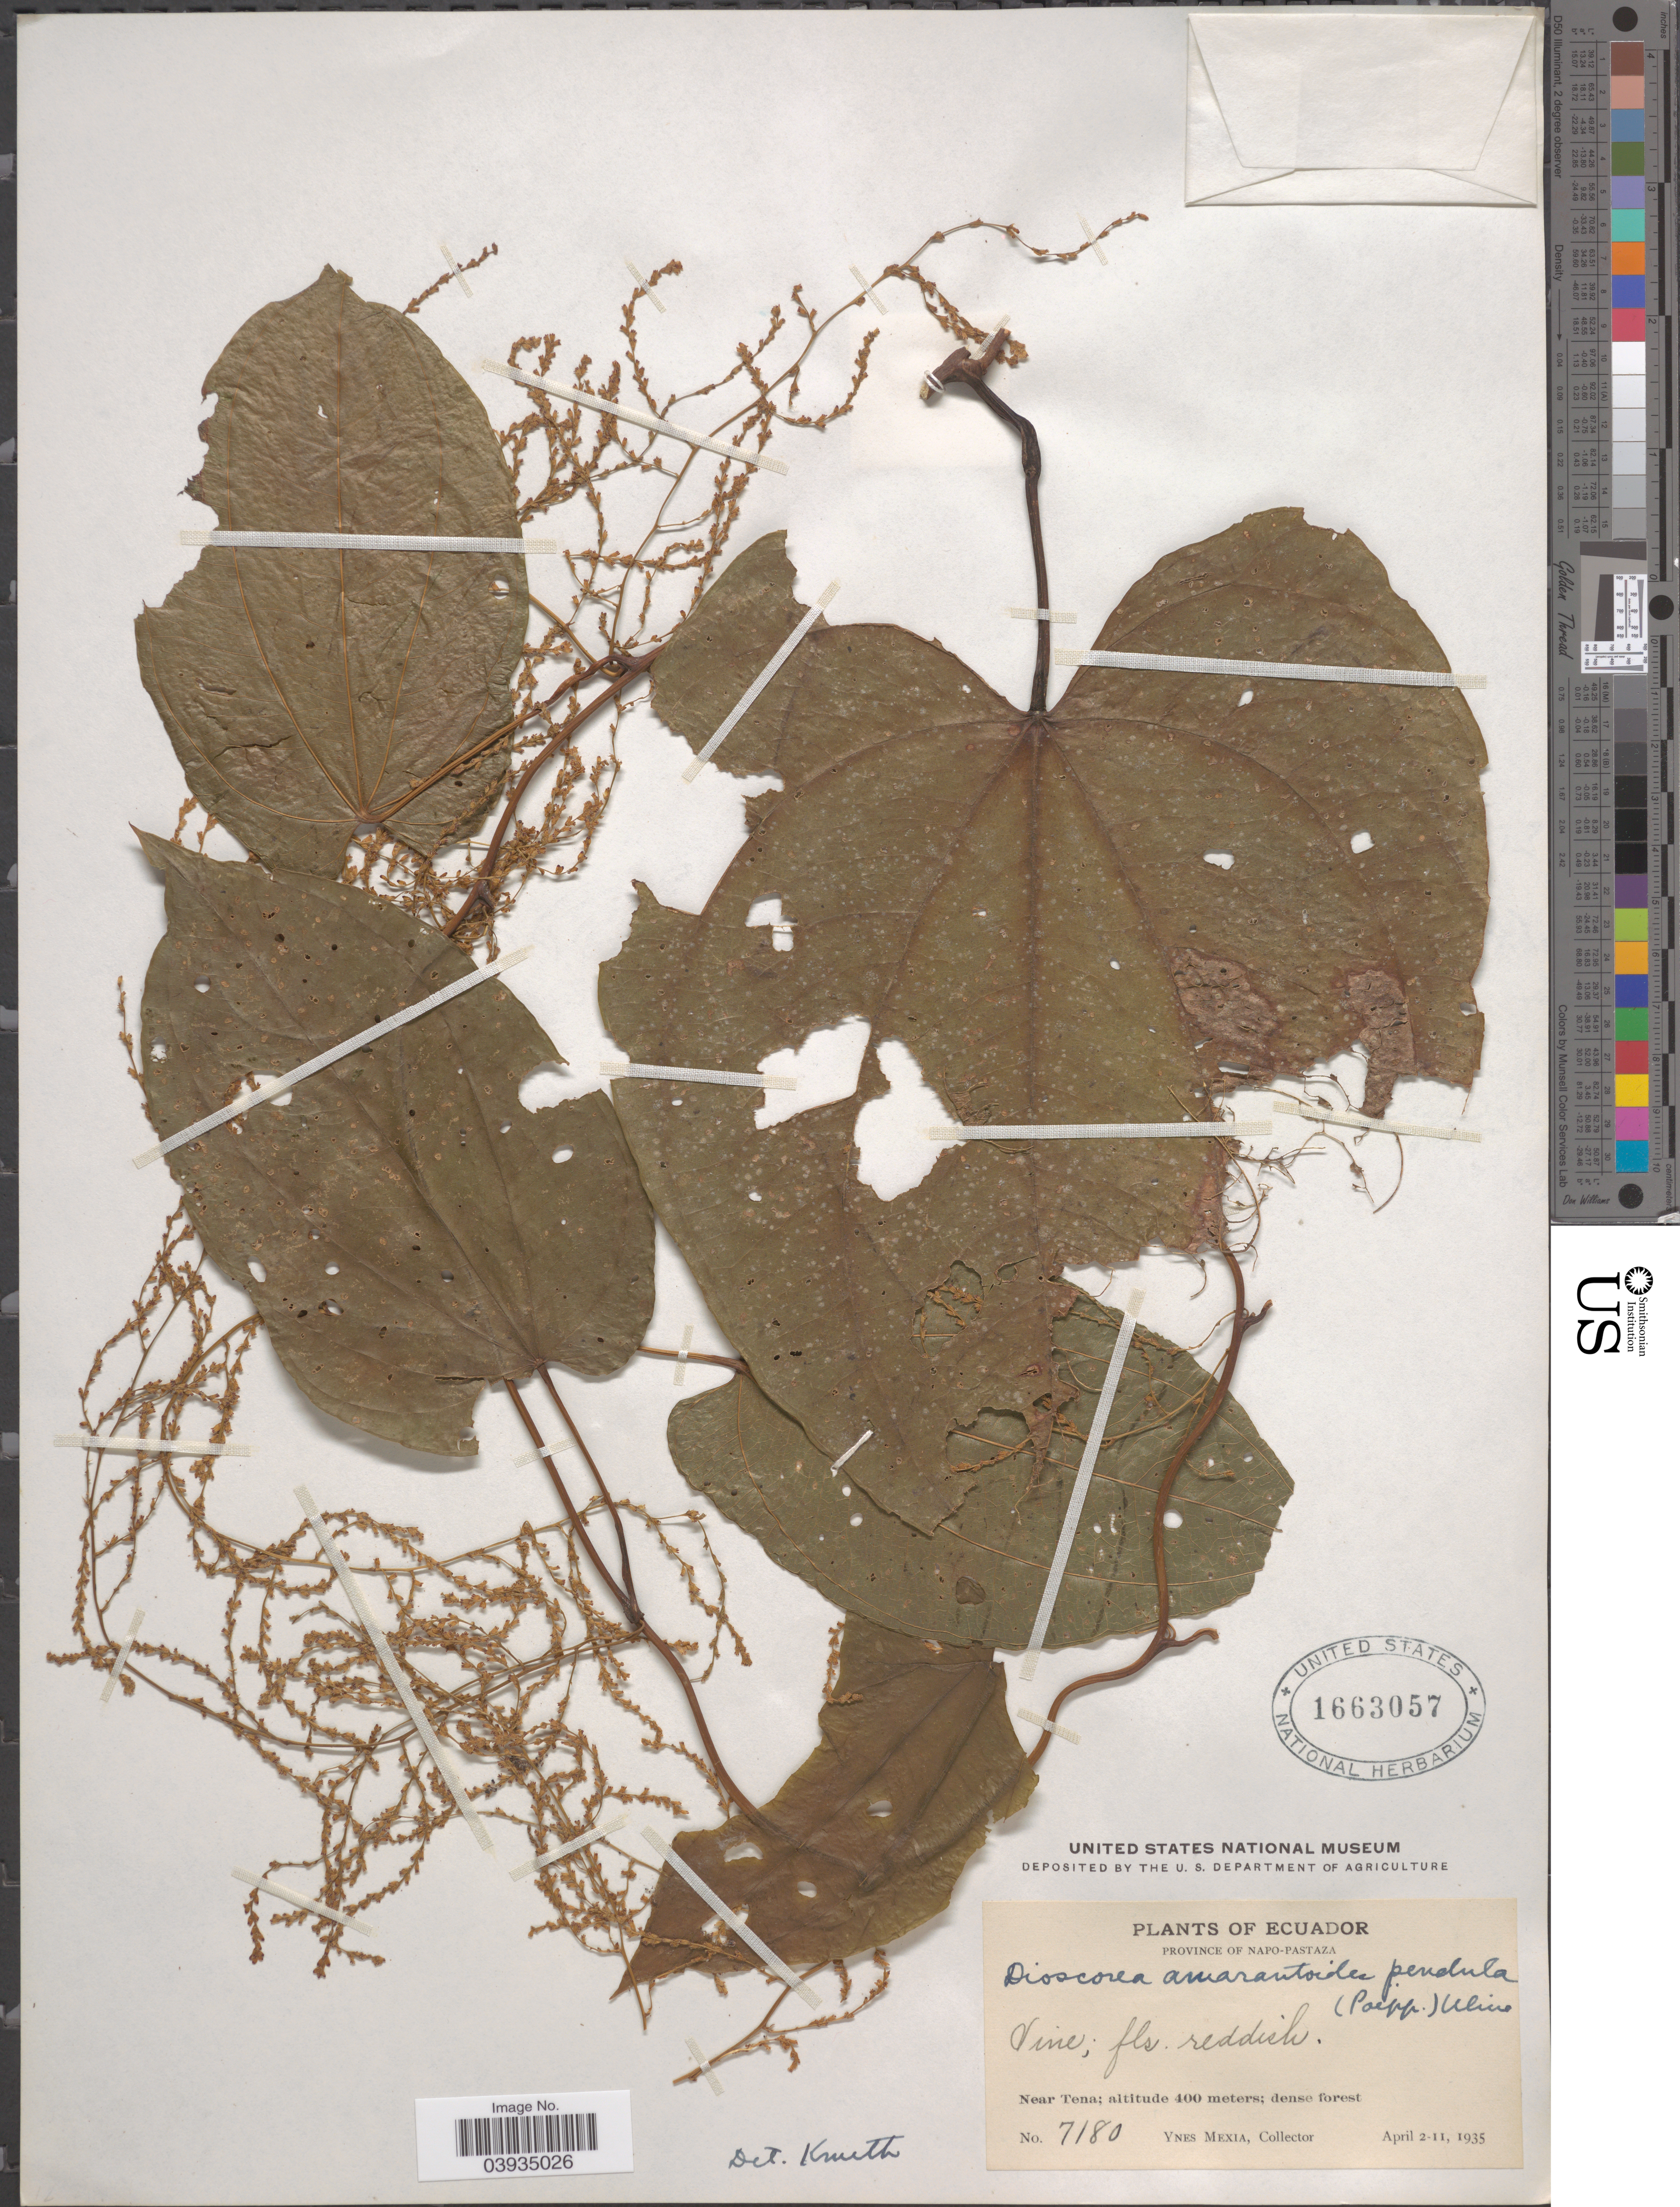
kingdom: Plantae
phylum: Tracheophyta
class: Liliopsida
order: Dioscoreales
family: Dioscoreaceae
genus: Dioscorea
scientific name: Dioscorea amaranthoides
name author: C. Presl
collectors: Y. Mexia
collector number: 7180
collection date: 1935-04-02/1935-04-11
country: Ecuador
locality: Province of Napo-Pastaza. Near Tena.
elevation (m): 400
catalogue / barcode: US 1663057